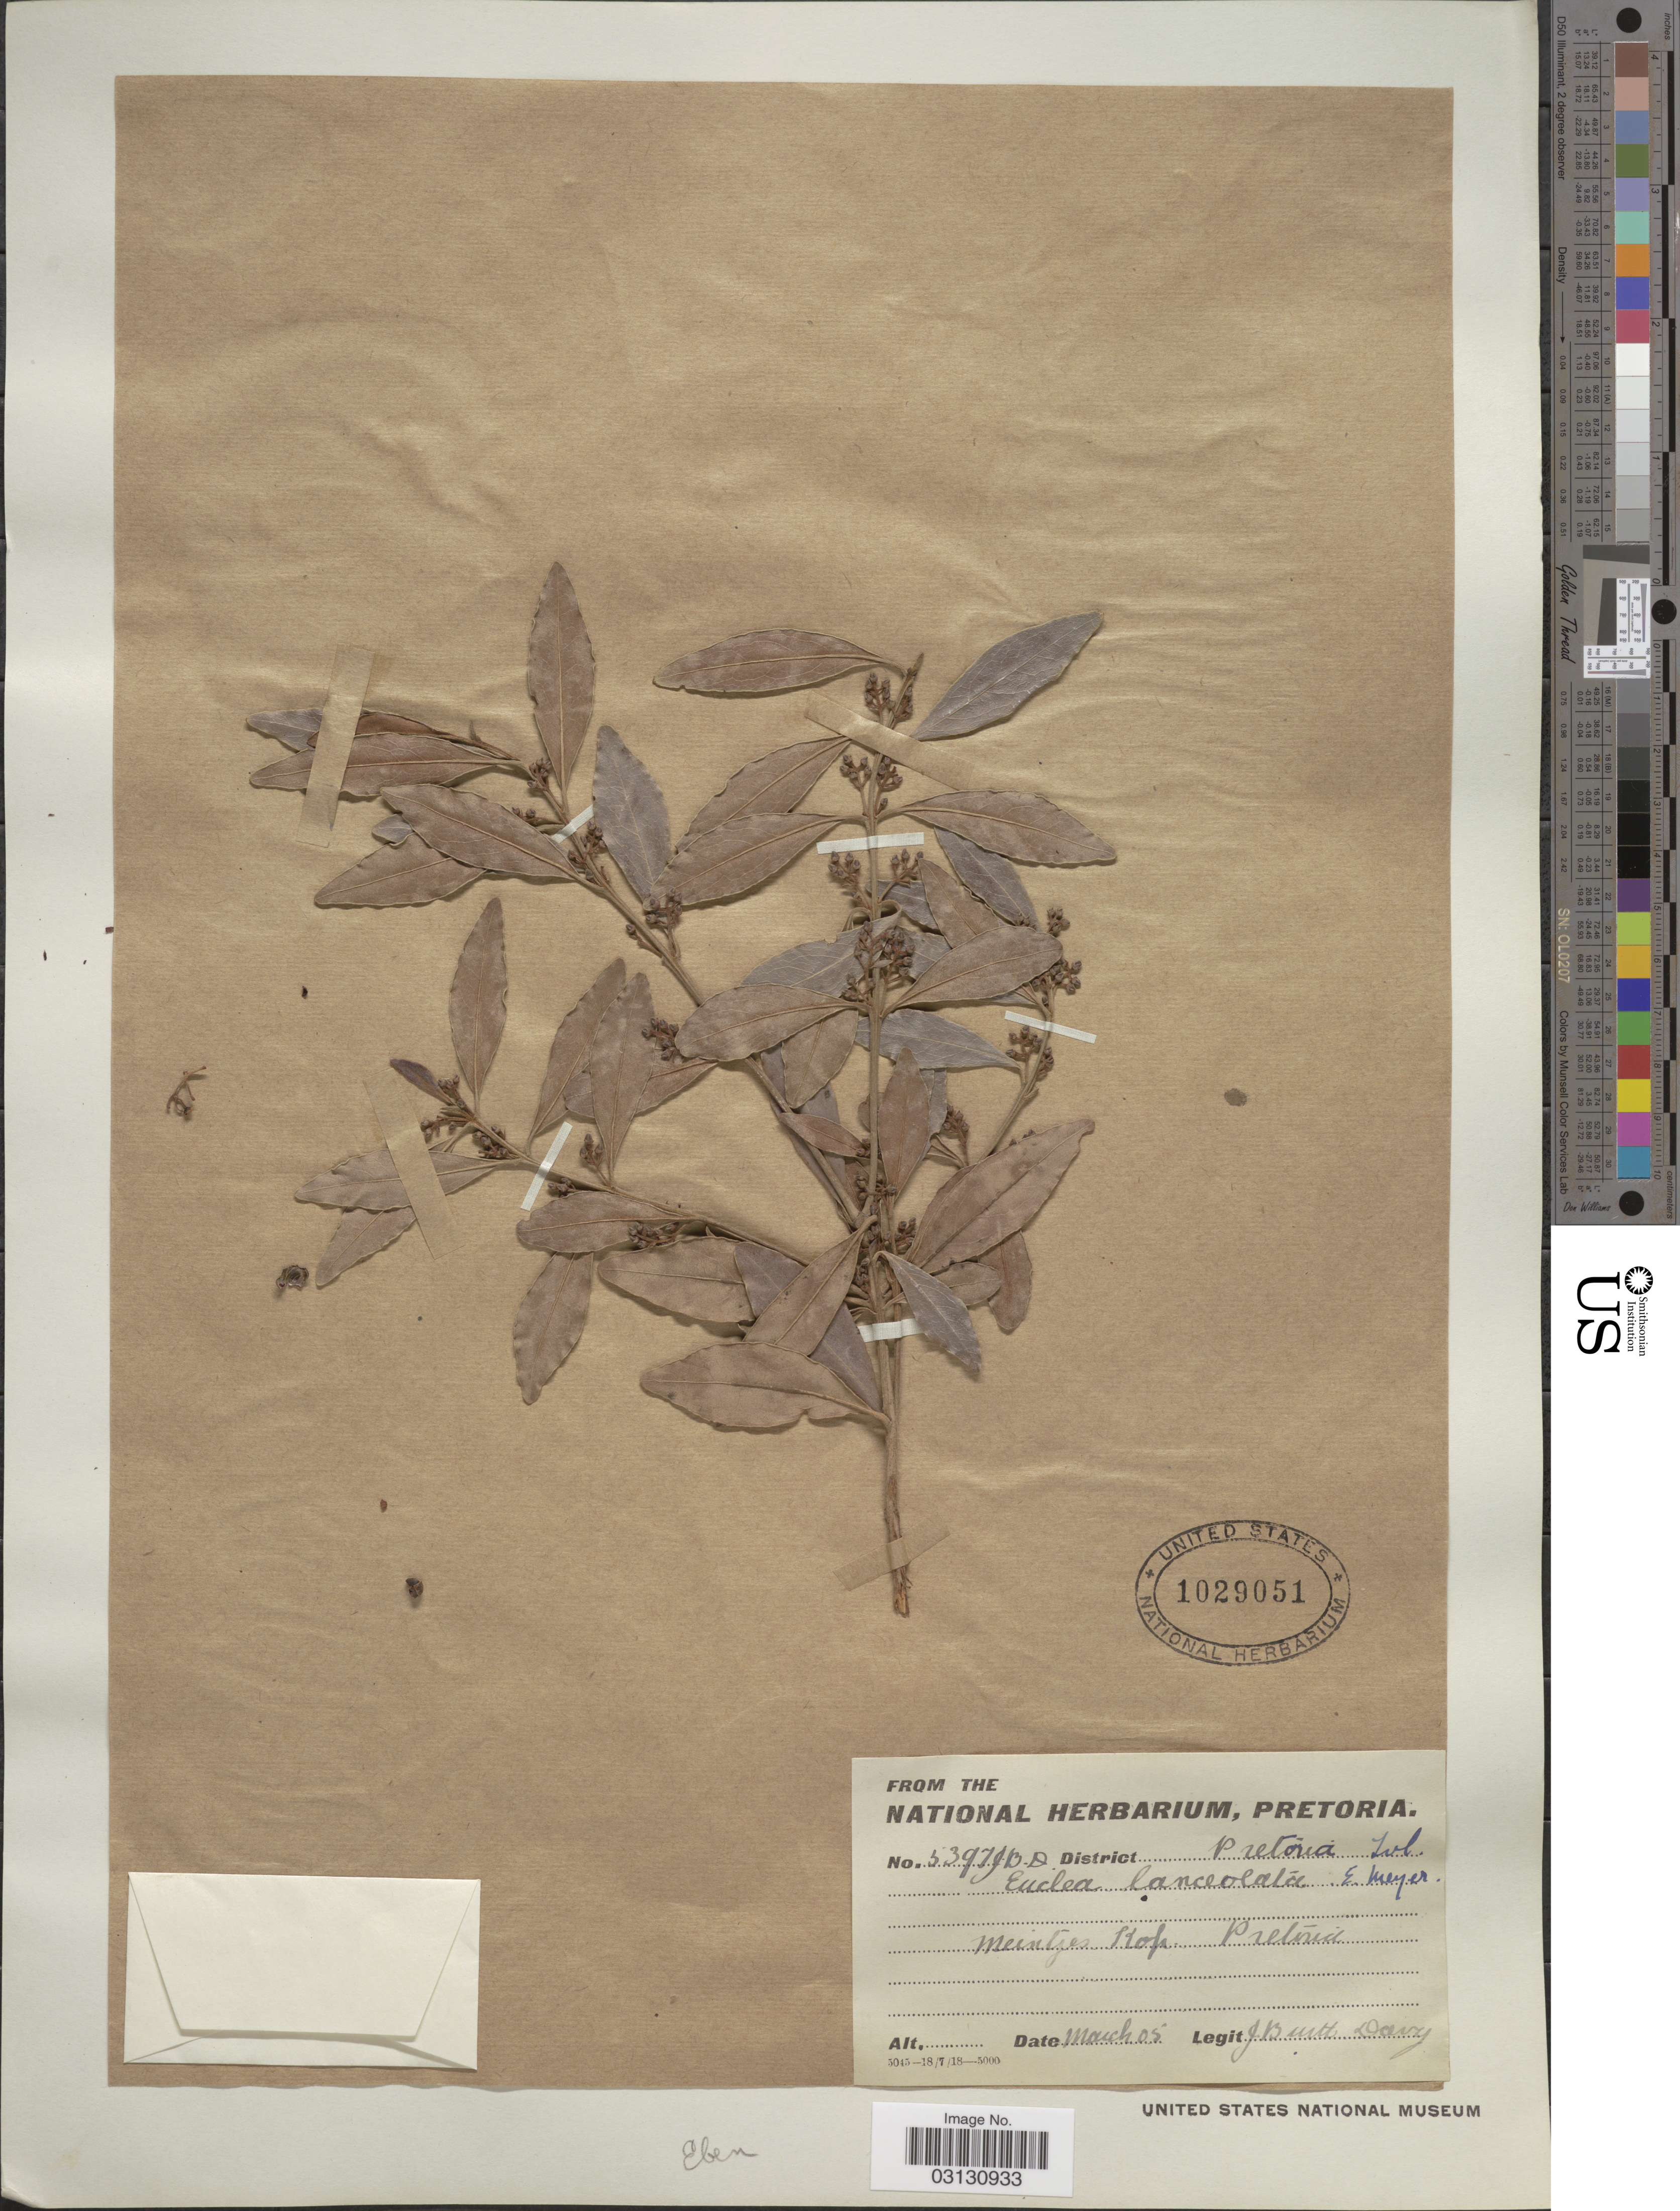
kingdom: Plantae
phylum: Tracheophyta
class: Magnoliopsida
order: Ericales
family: Ebenaceae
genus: Euclea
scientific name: Euclea lanceolata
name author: E. Mey. ex A. DC.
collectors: J. Burtt Davy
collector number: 53979BD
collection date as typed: Transcribed d/m/y: /3/5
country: South Africa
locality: District Pretoria, Ivl., Meintjes Kop. Pretoria.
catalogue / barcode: US 1029051